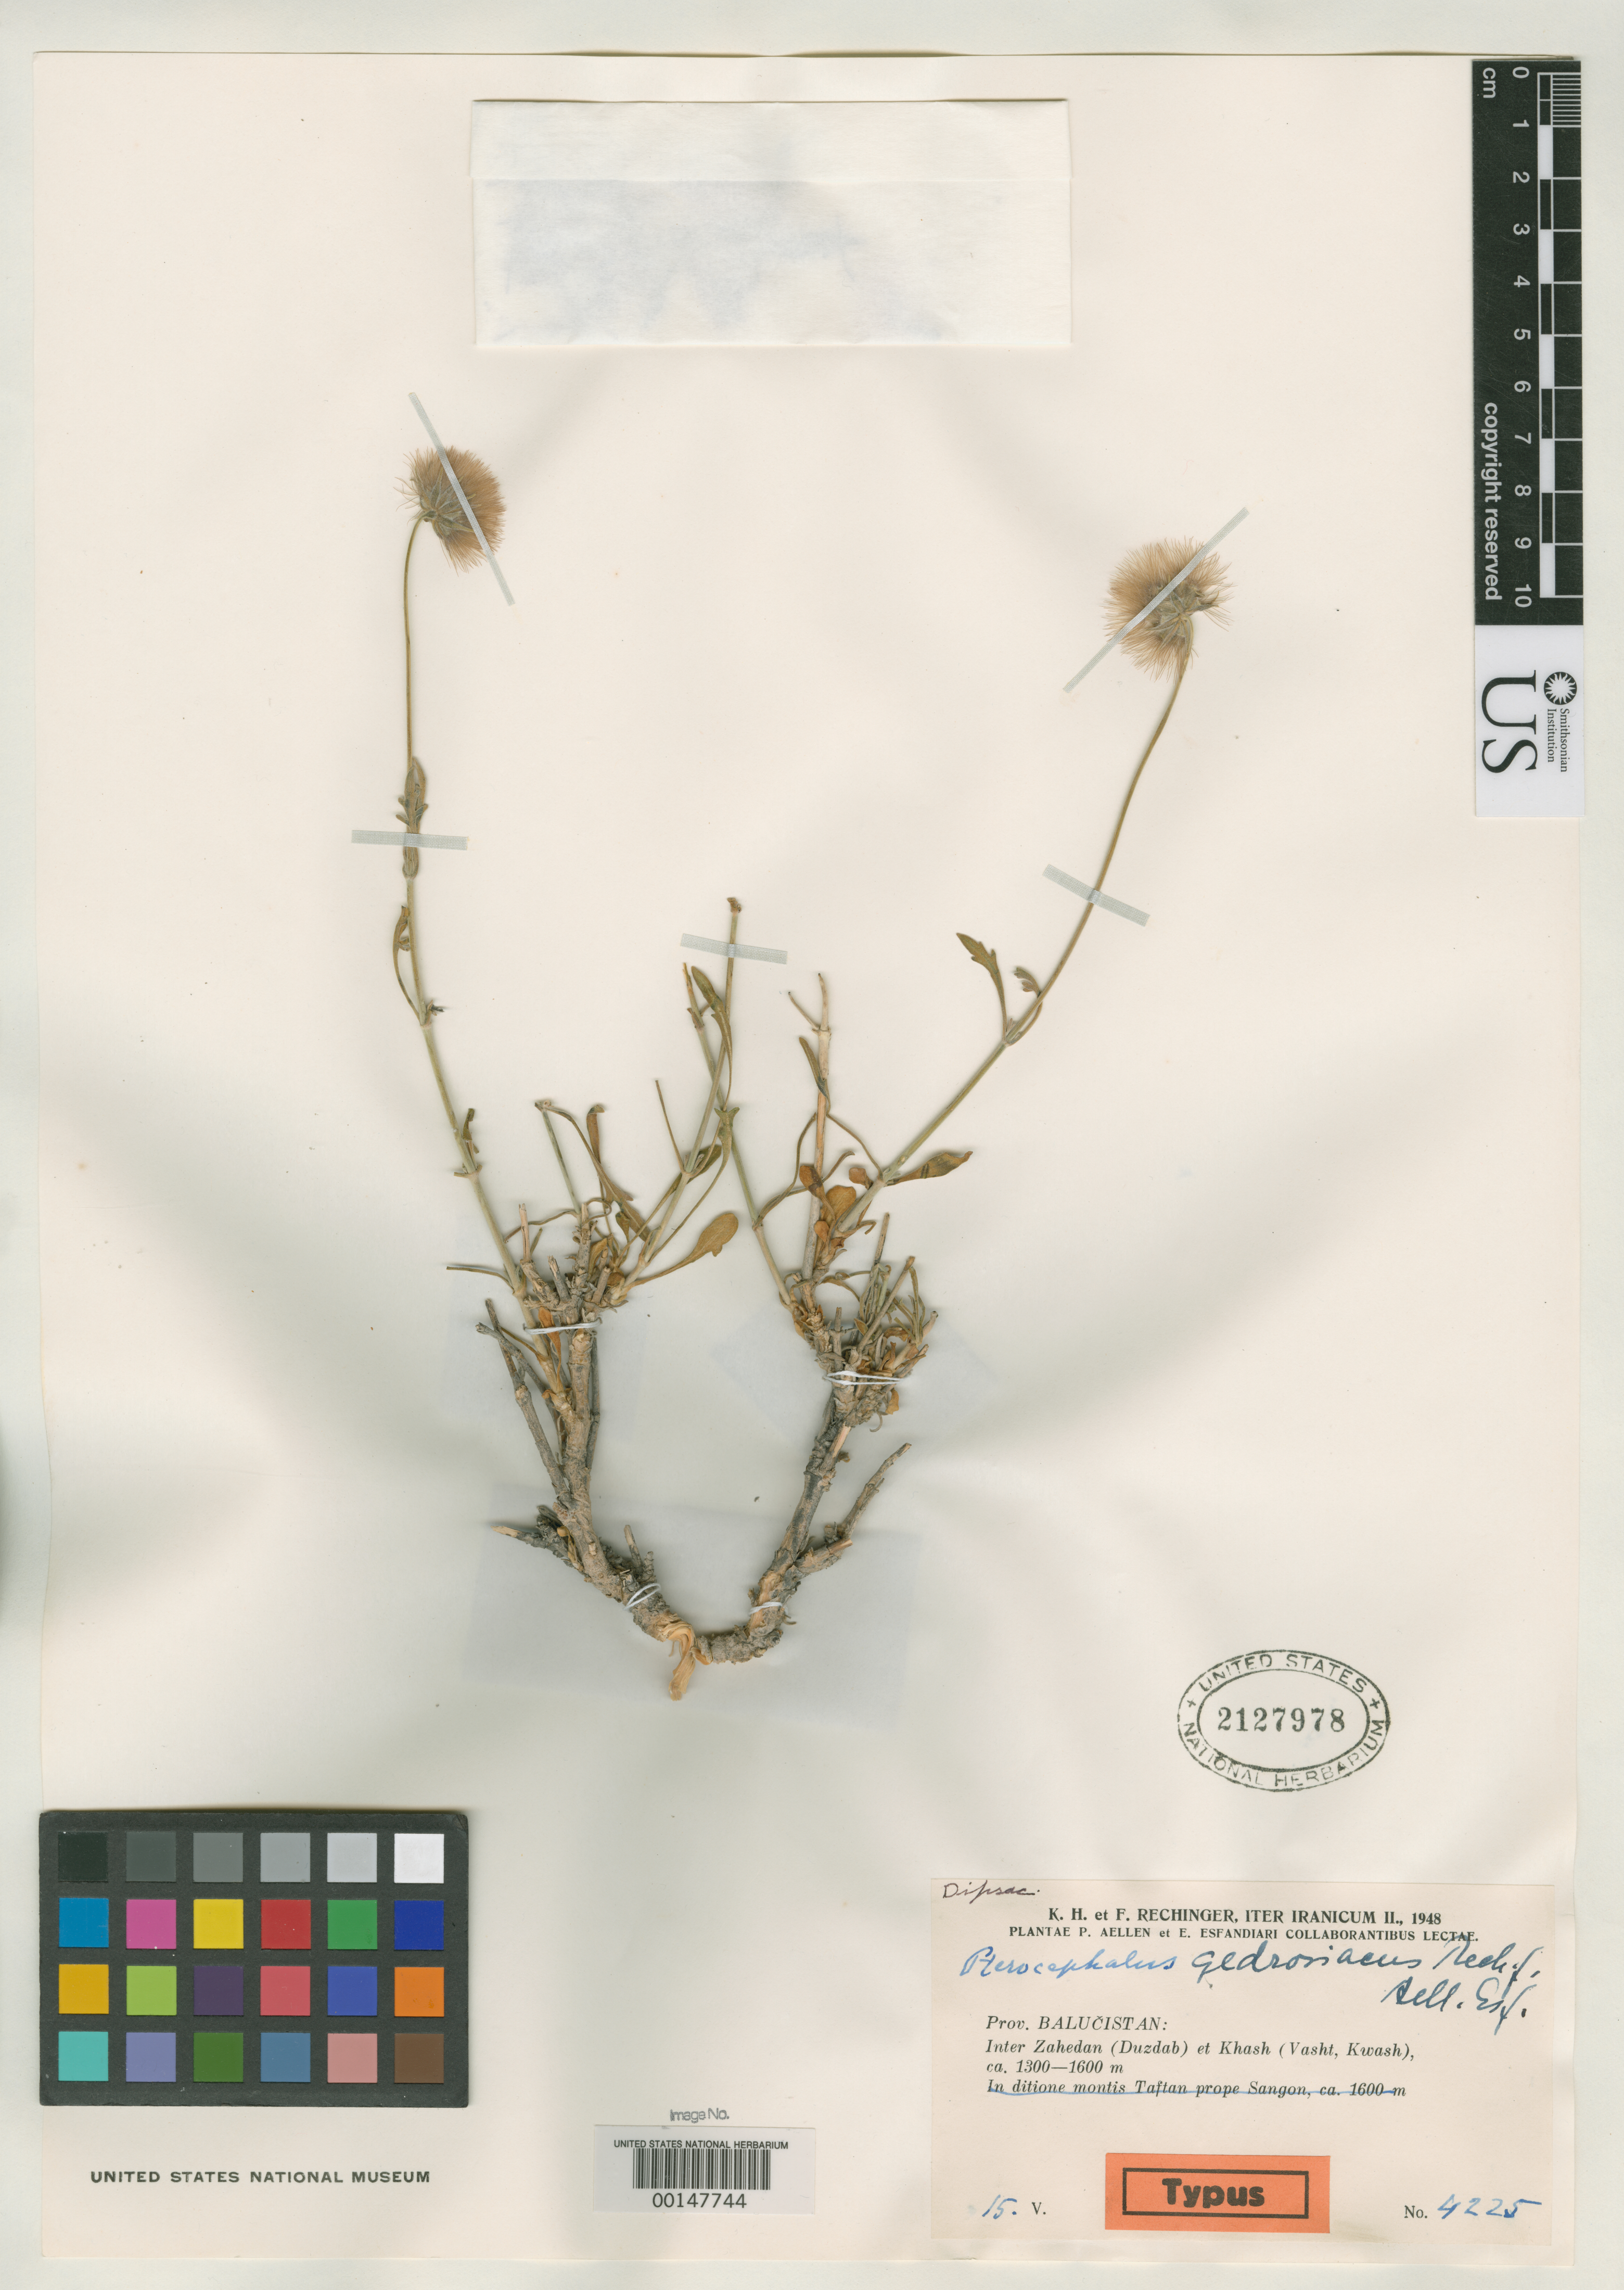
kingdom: Plantae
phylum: Tracheophyta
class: Magnoliopsida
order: Dipsacales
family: Caprifoliaceae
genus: Pterocephalus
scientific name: Pterocephalus gedrosiacus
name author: Rech. f.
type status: Type Collection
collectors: K. H. Rechinger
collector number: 4225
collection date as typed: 1948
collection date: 1948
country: Iran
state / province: Sistan and Baluchistan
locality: Between Zahedan and Khash.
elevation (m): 1300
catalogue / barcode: US 2127978